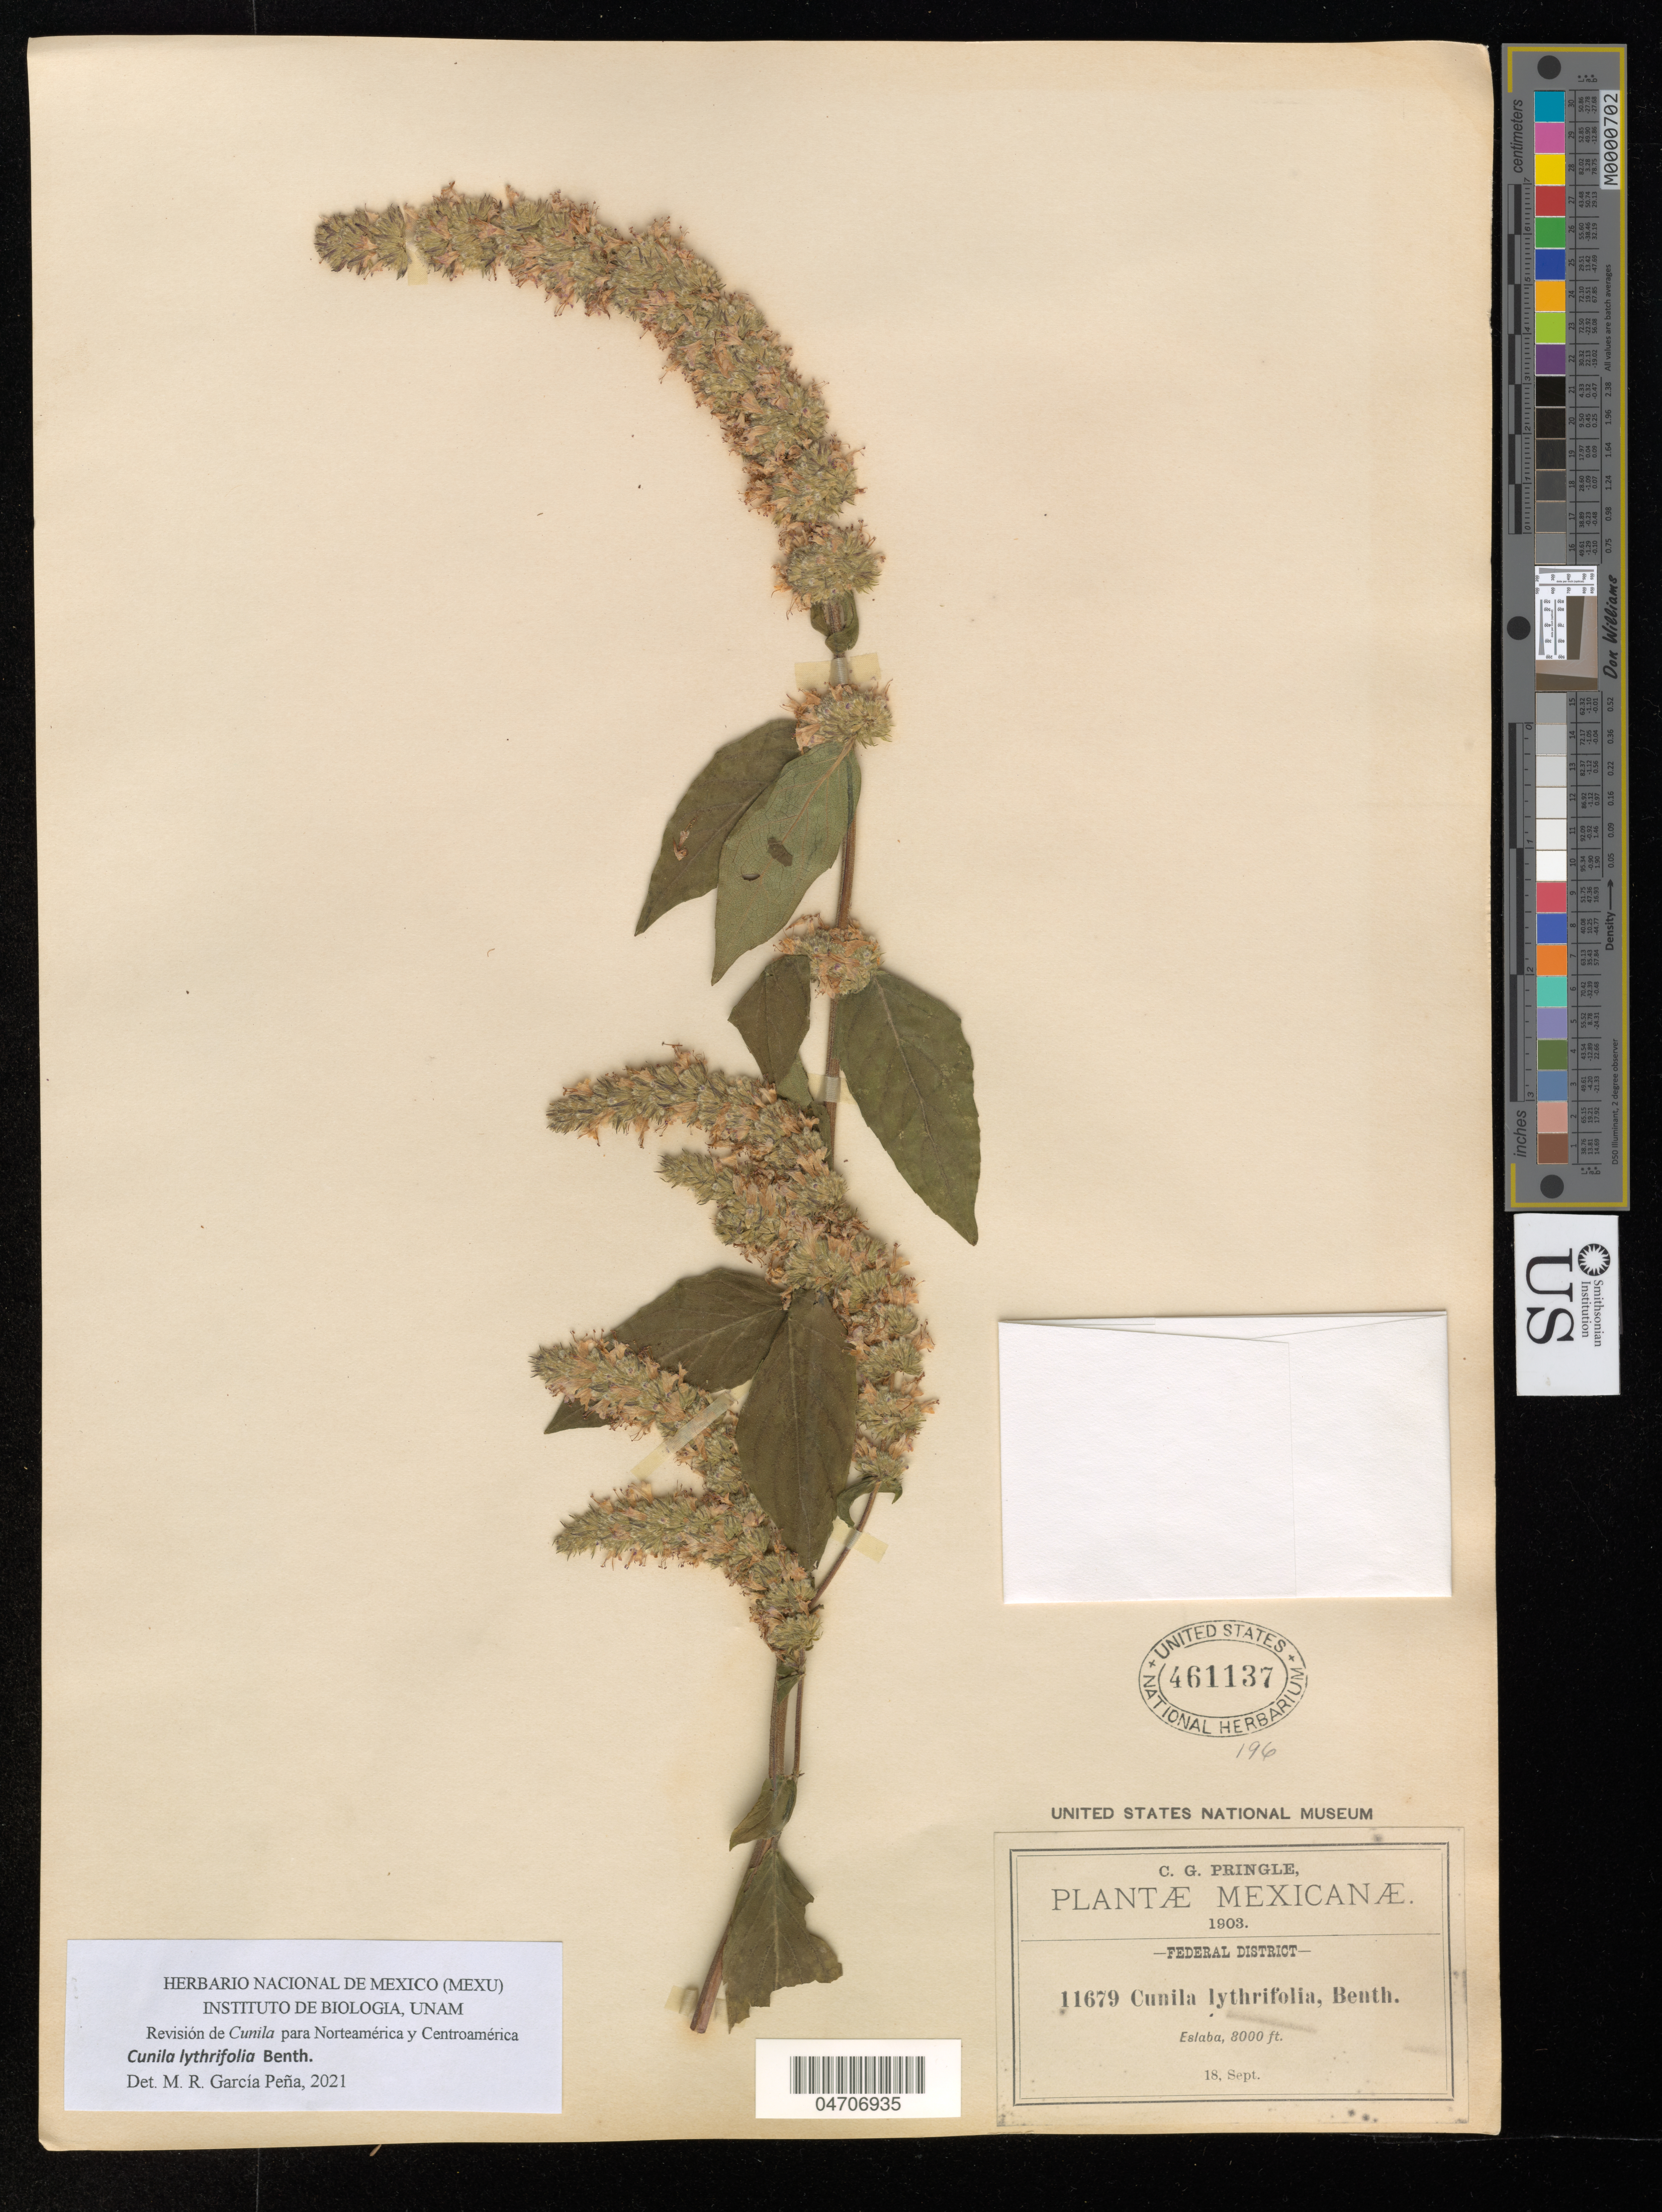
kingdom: Plantae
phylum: Tracheophyta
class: Magnoliopsida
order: Lamiales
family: Lamiaceae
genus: Cunila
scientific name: Cunila lythrifolia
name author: Benth.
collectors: C. G. Pringle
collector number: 11679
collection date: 1903-09-18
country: Mexico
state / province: Distrito Federal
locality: Federal District. Eslaba.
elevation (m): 2438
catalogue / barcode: US 461137